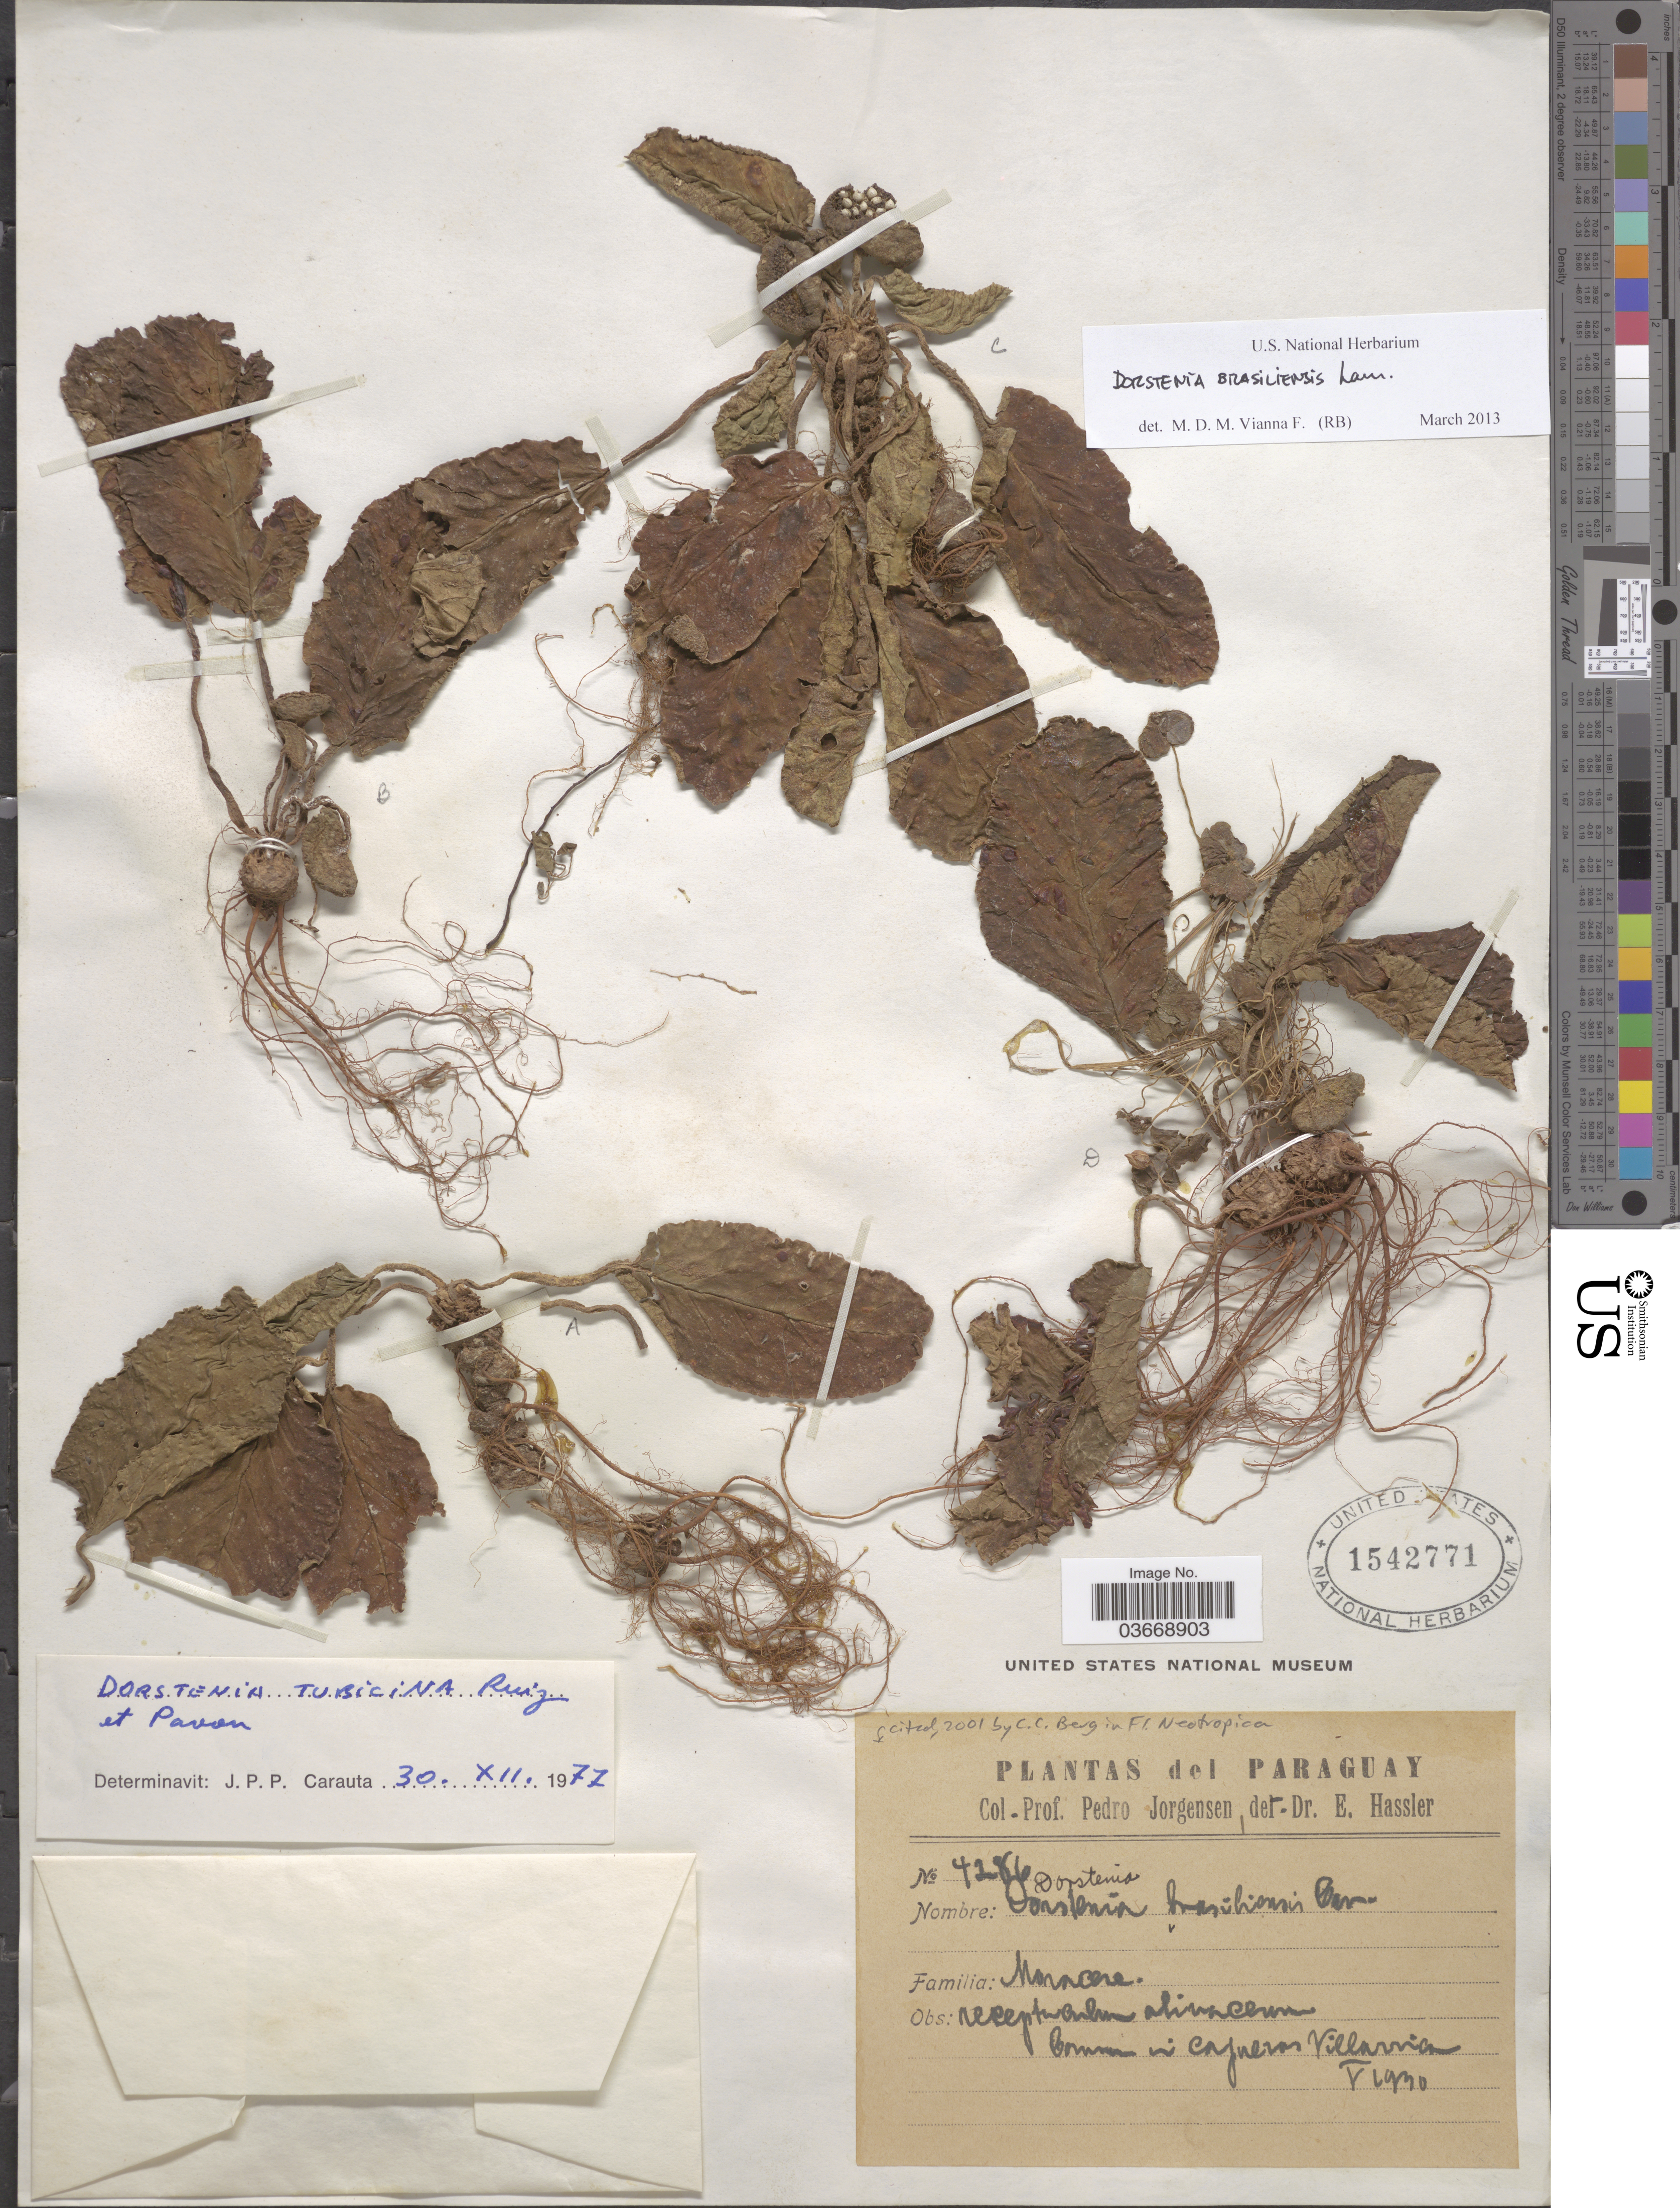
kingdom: Plantae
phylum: Tracheophyta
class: Magnoliopsida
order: Rosales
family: Moraceae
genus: Dorstenia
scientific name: Dorstenia brasiliensis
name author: Lam.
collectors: P. Jörgensen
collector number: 4286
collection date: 1930-05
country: Paraguay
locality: Comm in Cajeuras Villarrica.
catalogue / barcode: US 1542771